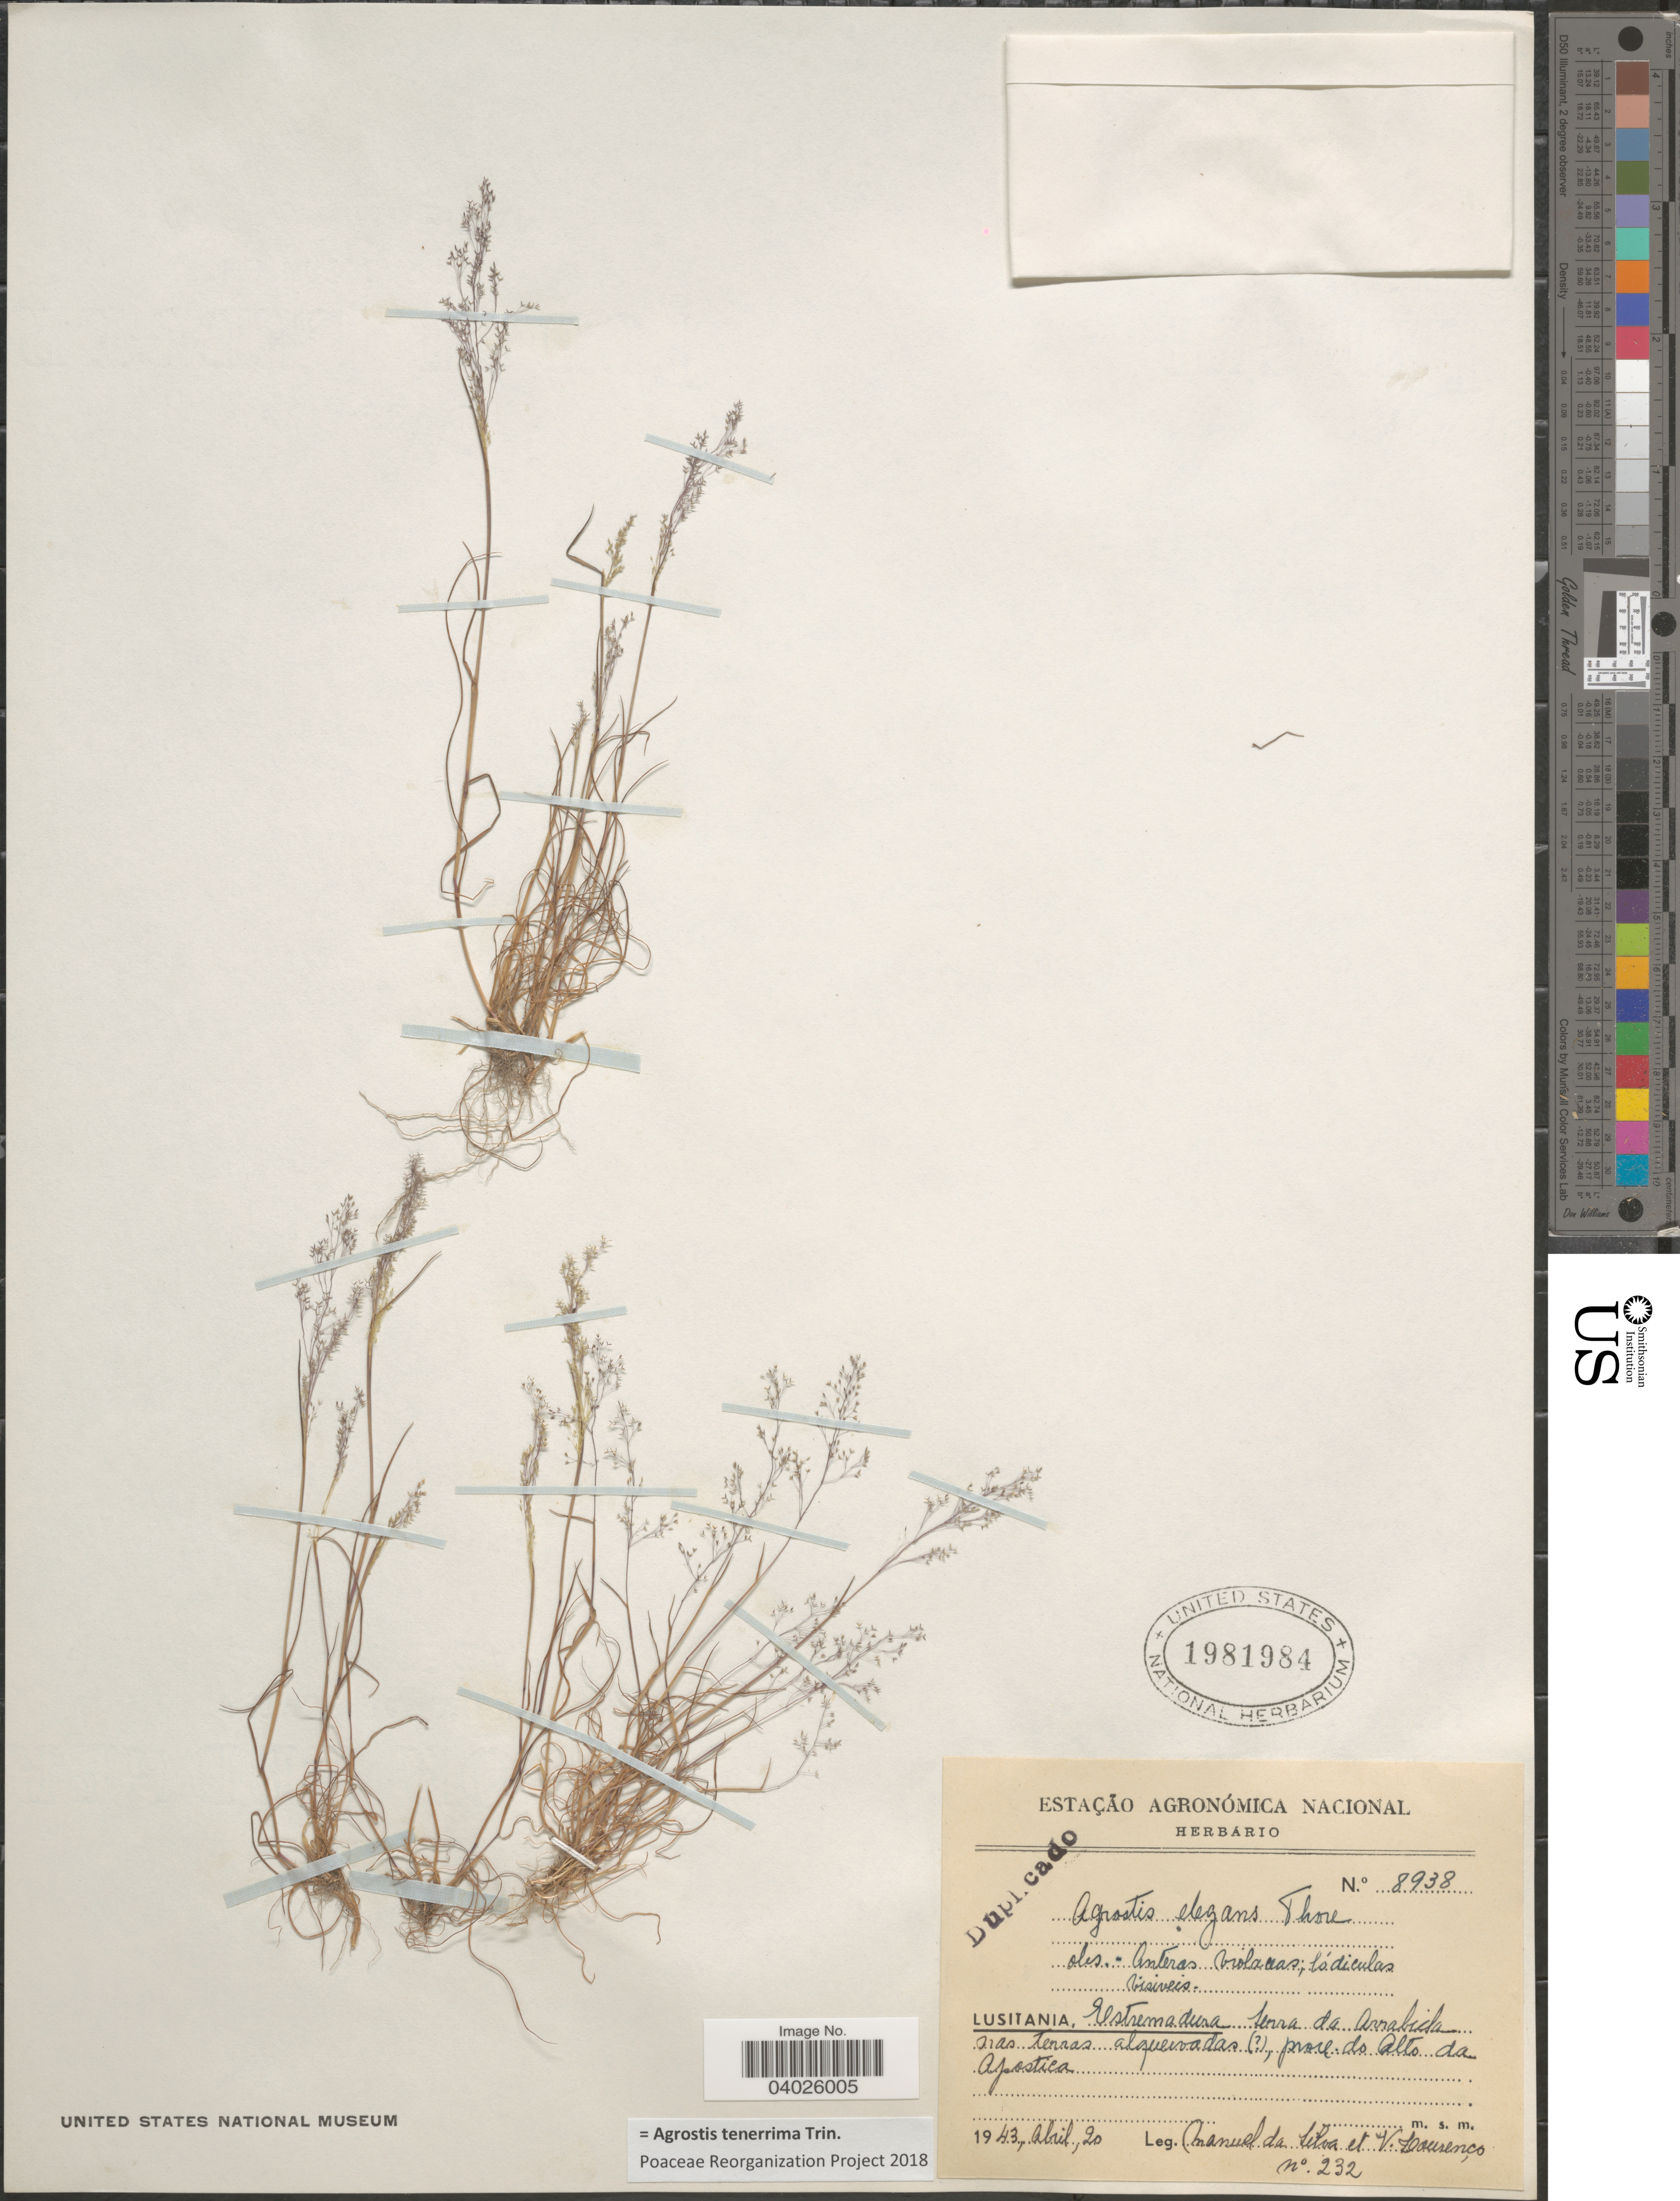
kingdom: Plantae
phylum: Tracheophyta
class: Liliopsida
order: Poales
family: Poaceae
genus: Agrostis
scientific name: Agrostis tenerrima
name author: Trin.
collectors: M. Silva & V. Lourenço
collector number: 232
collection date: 1943-04-20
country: Portugal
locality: Lusitania, Extremadura. Serra da Arrabida nas terras alquevoadas ( [unsure placement]), proce. do Alto da Apostica.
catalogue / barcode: US 1981984